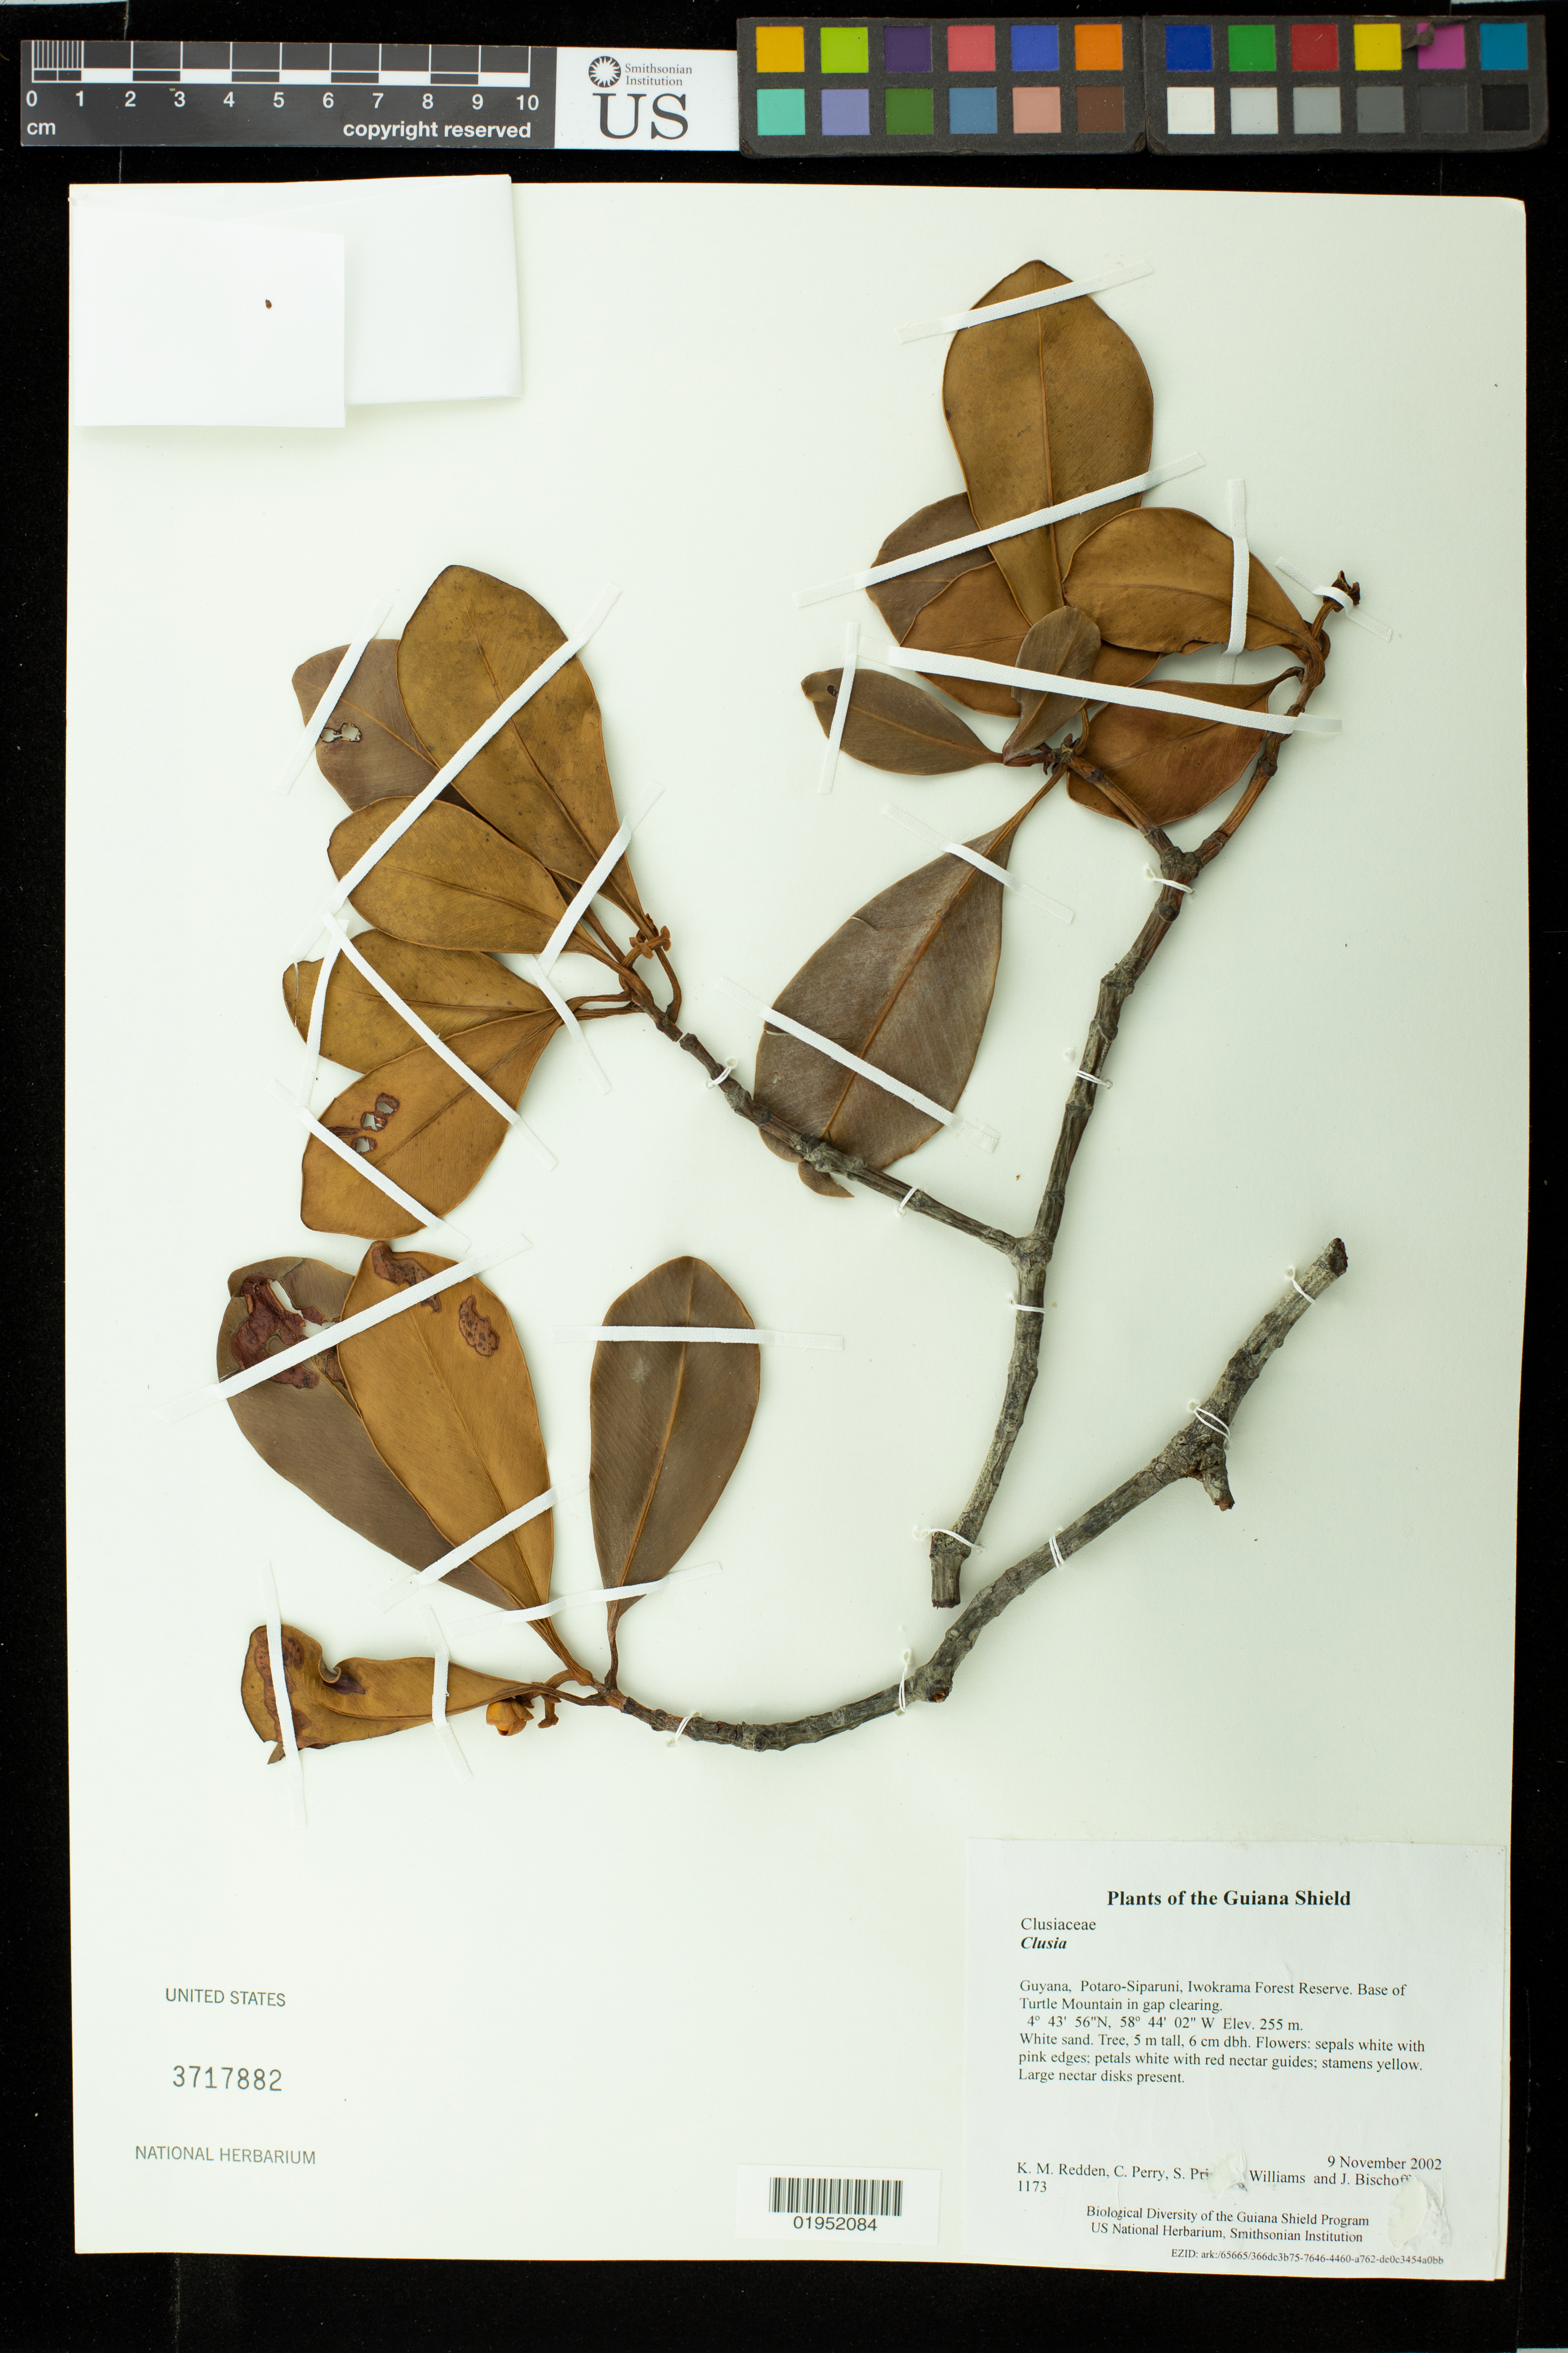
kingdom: Plantae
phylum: Tracheophyta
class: Magnoliopsida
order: Malpighiales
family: Clusiaceae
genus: Clusia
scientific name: Clusia sp.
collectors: K. M. Redden, C. Perry, S. Price, R. Williams & J. Bischoff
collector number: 1173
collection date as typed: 9 November 2002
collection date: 2002-11-09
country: Guyana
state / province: Potaro-Siparuni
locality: Iwokrama Forest Reserve. Base of Turtle Mountain in gap clearing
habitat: White sand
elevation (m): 255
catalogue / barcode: US 3717882